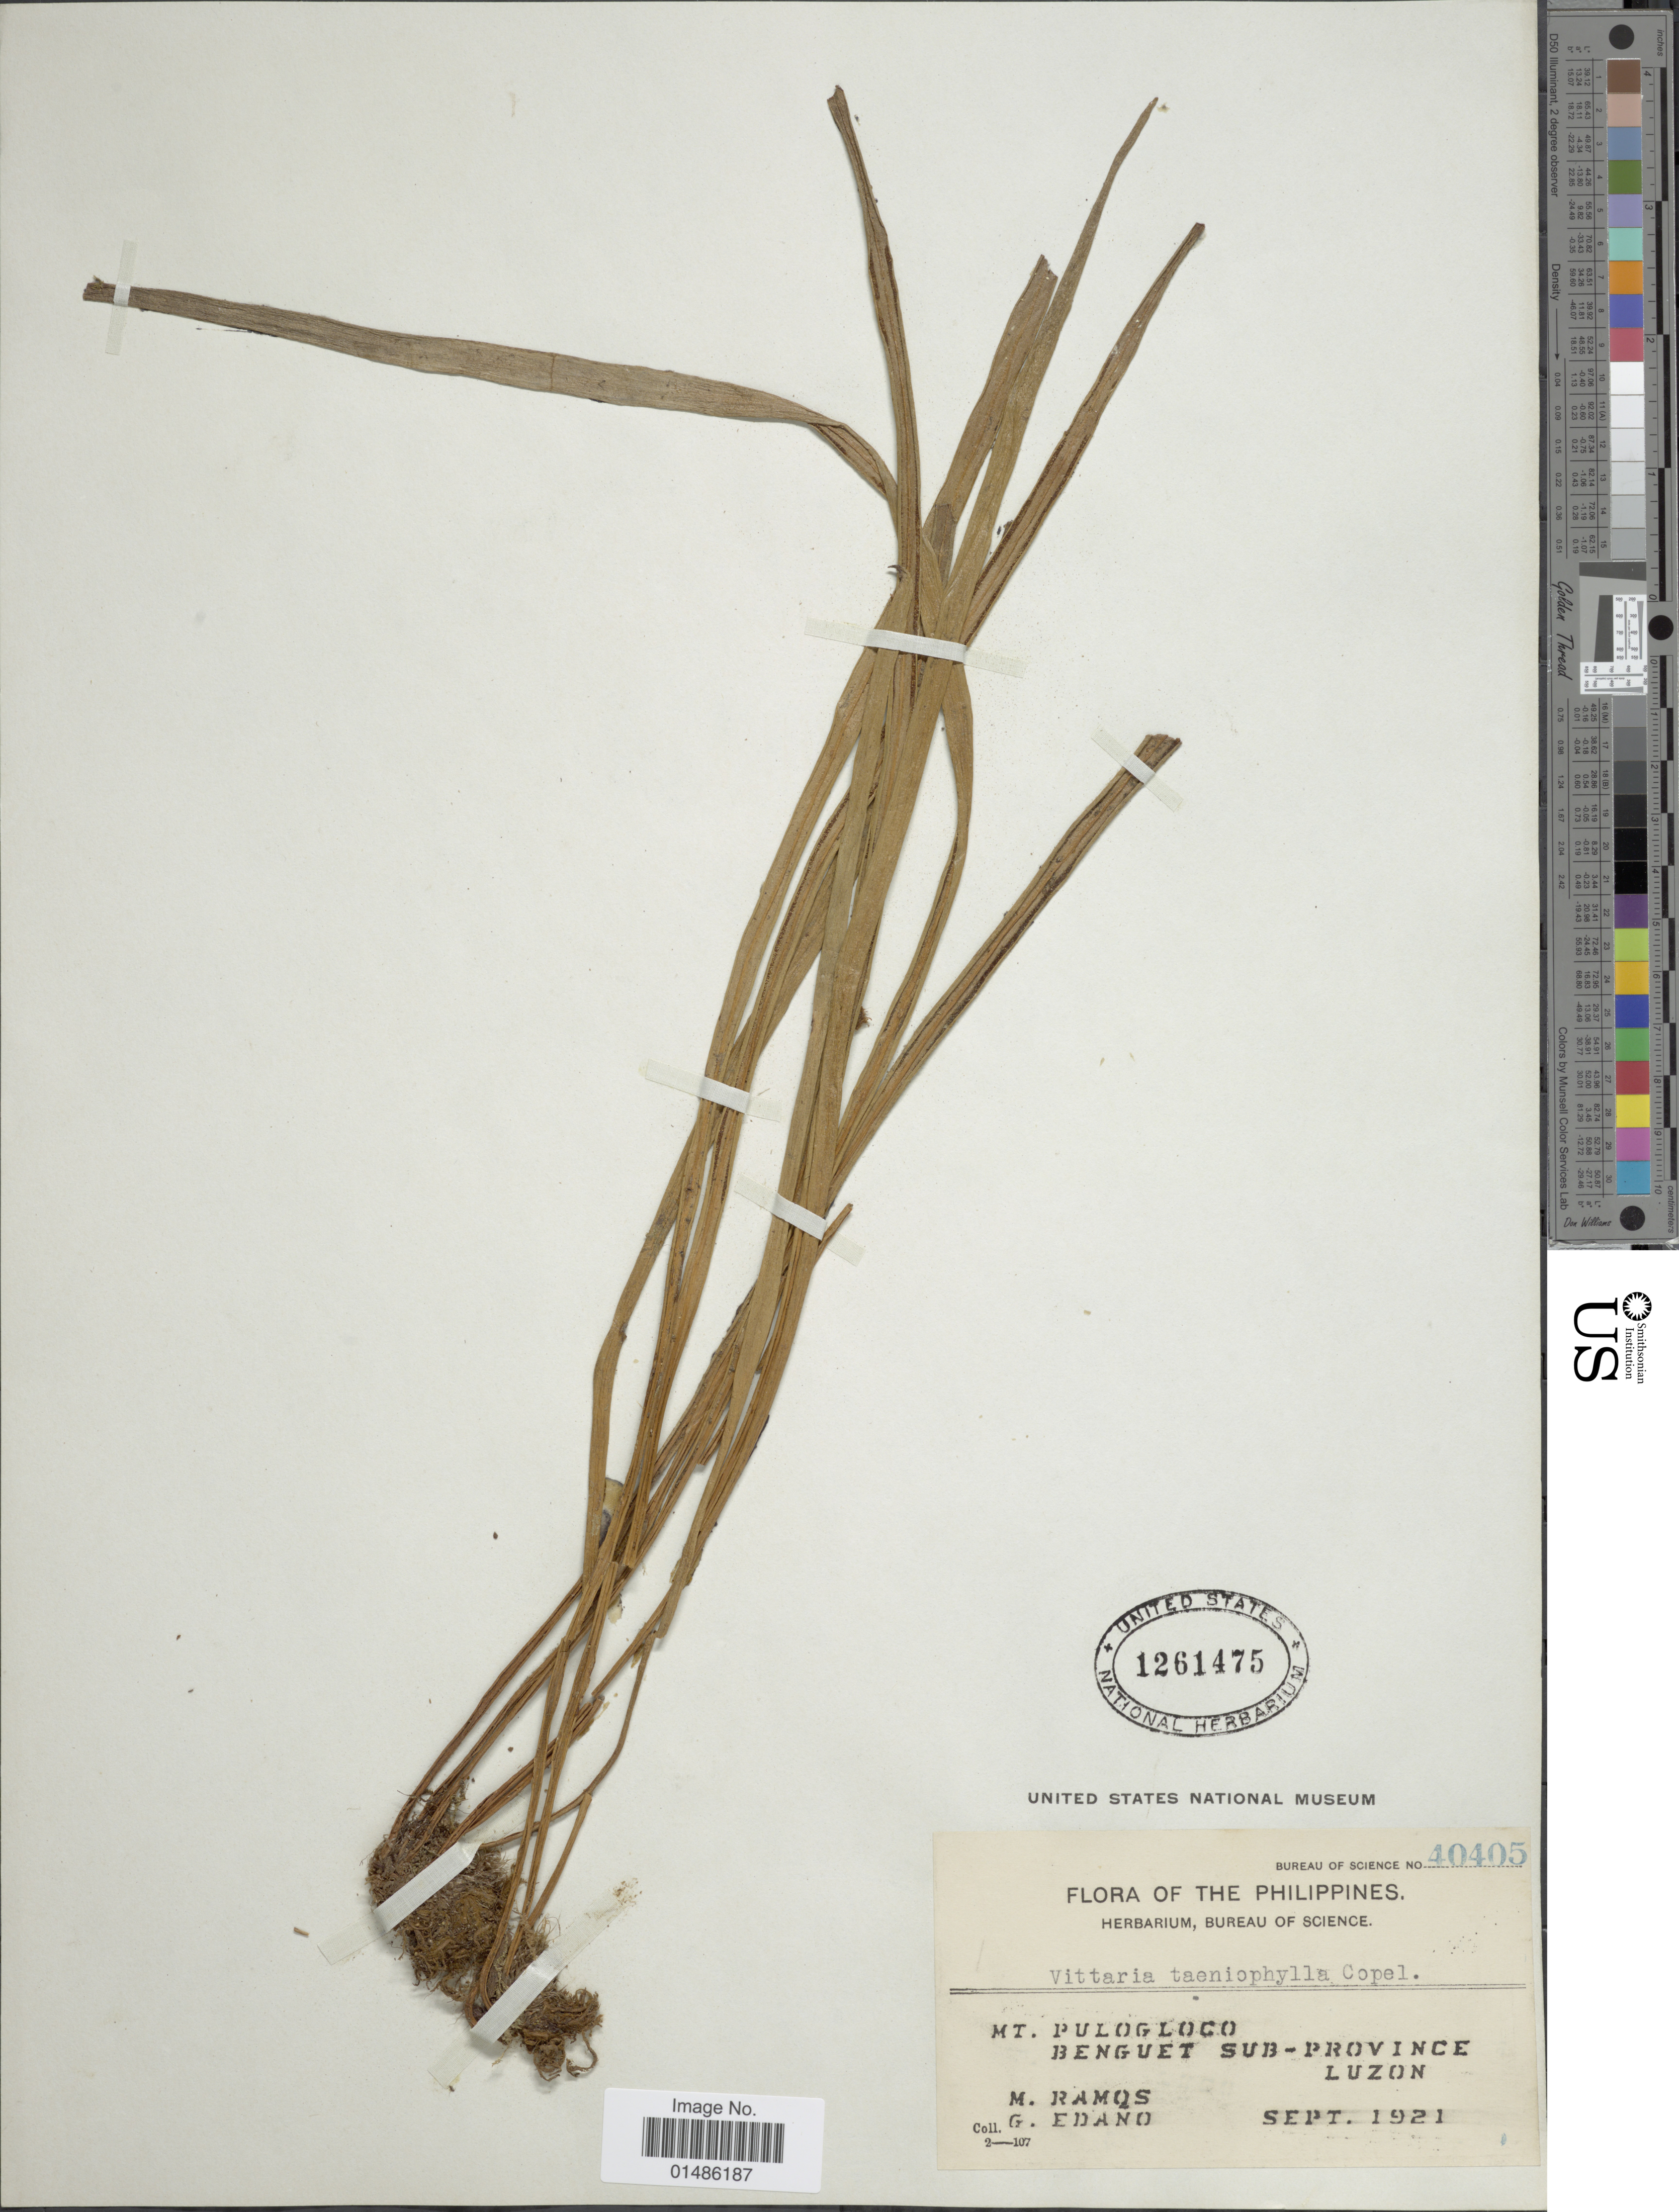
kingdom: Plantae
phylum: Tracheophyta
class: Polypodiopsida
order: Polypodiales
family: Pteridaceae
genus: Haplopteris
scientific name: Haplopteris taeniophylla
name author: (Copel.) E.H. Crane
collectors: M. Ramos & G. Edaño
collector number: Bureau of Science 40405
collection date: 1921-09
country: Philippines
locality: Mt. Pulogloco, Benguet Sub-Province, Luzon.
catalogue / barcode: US 1261475